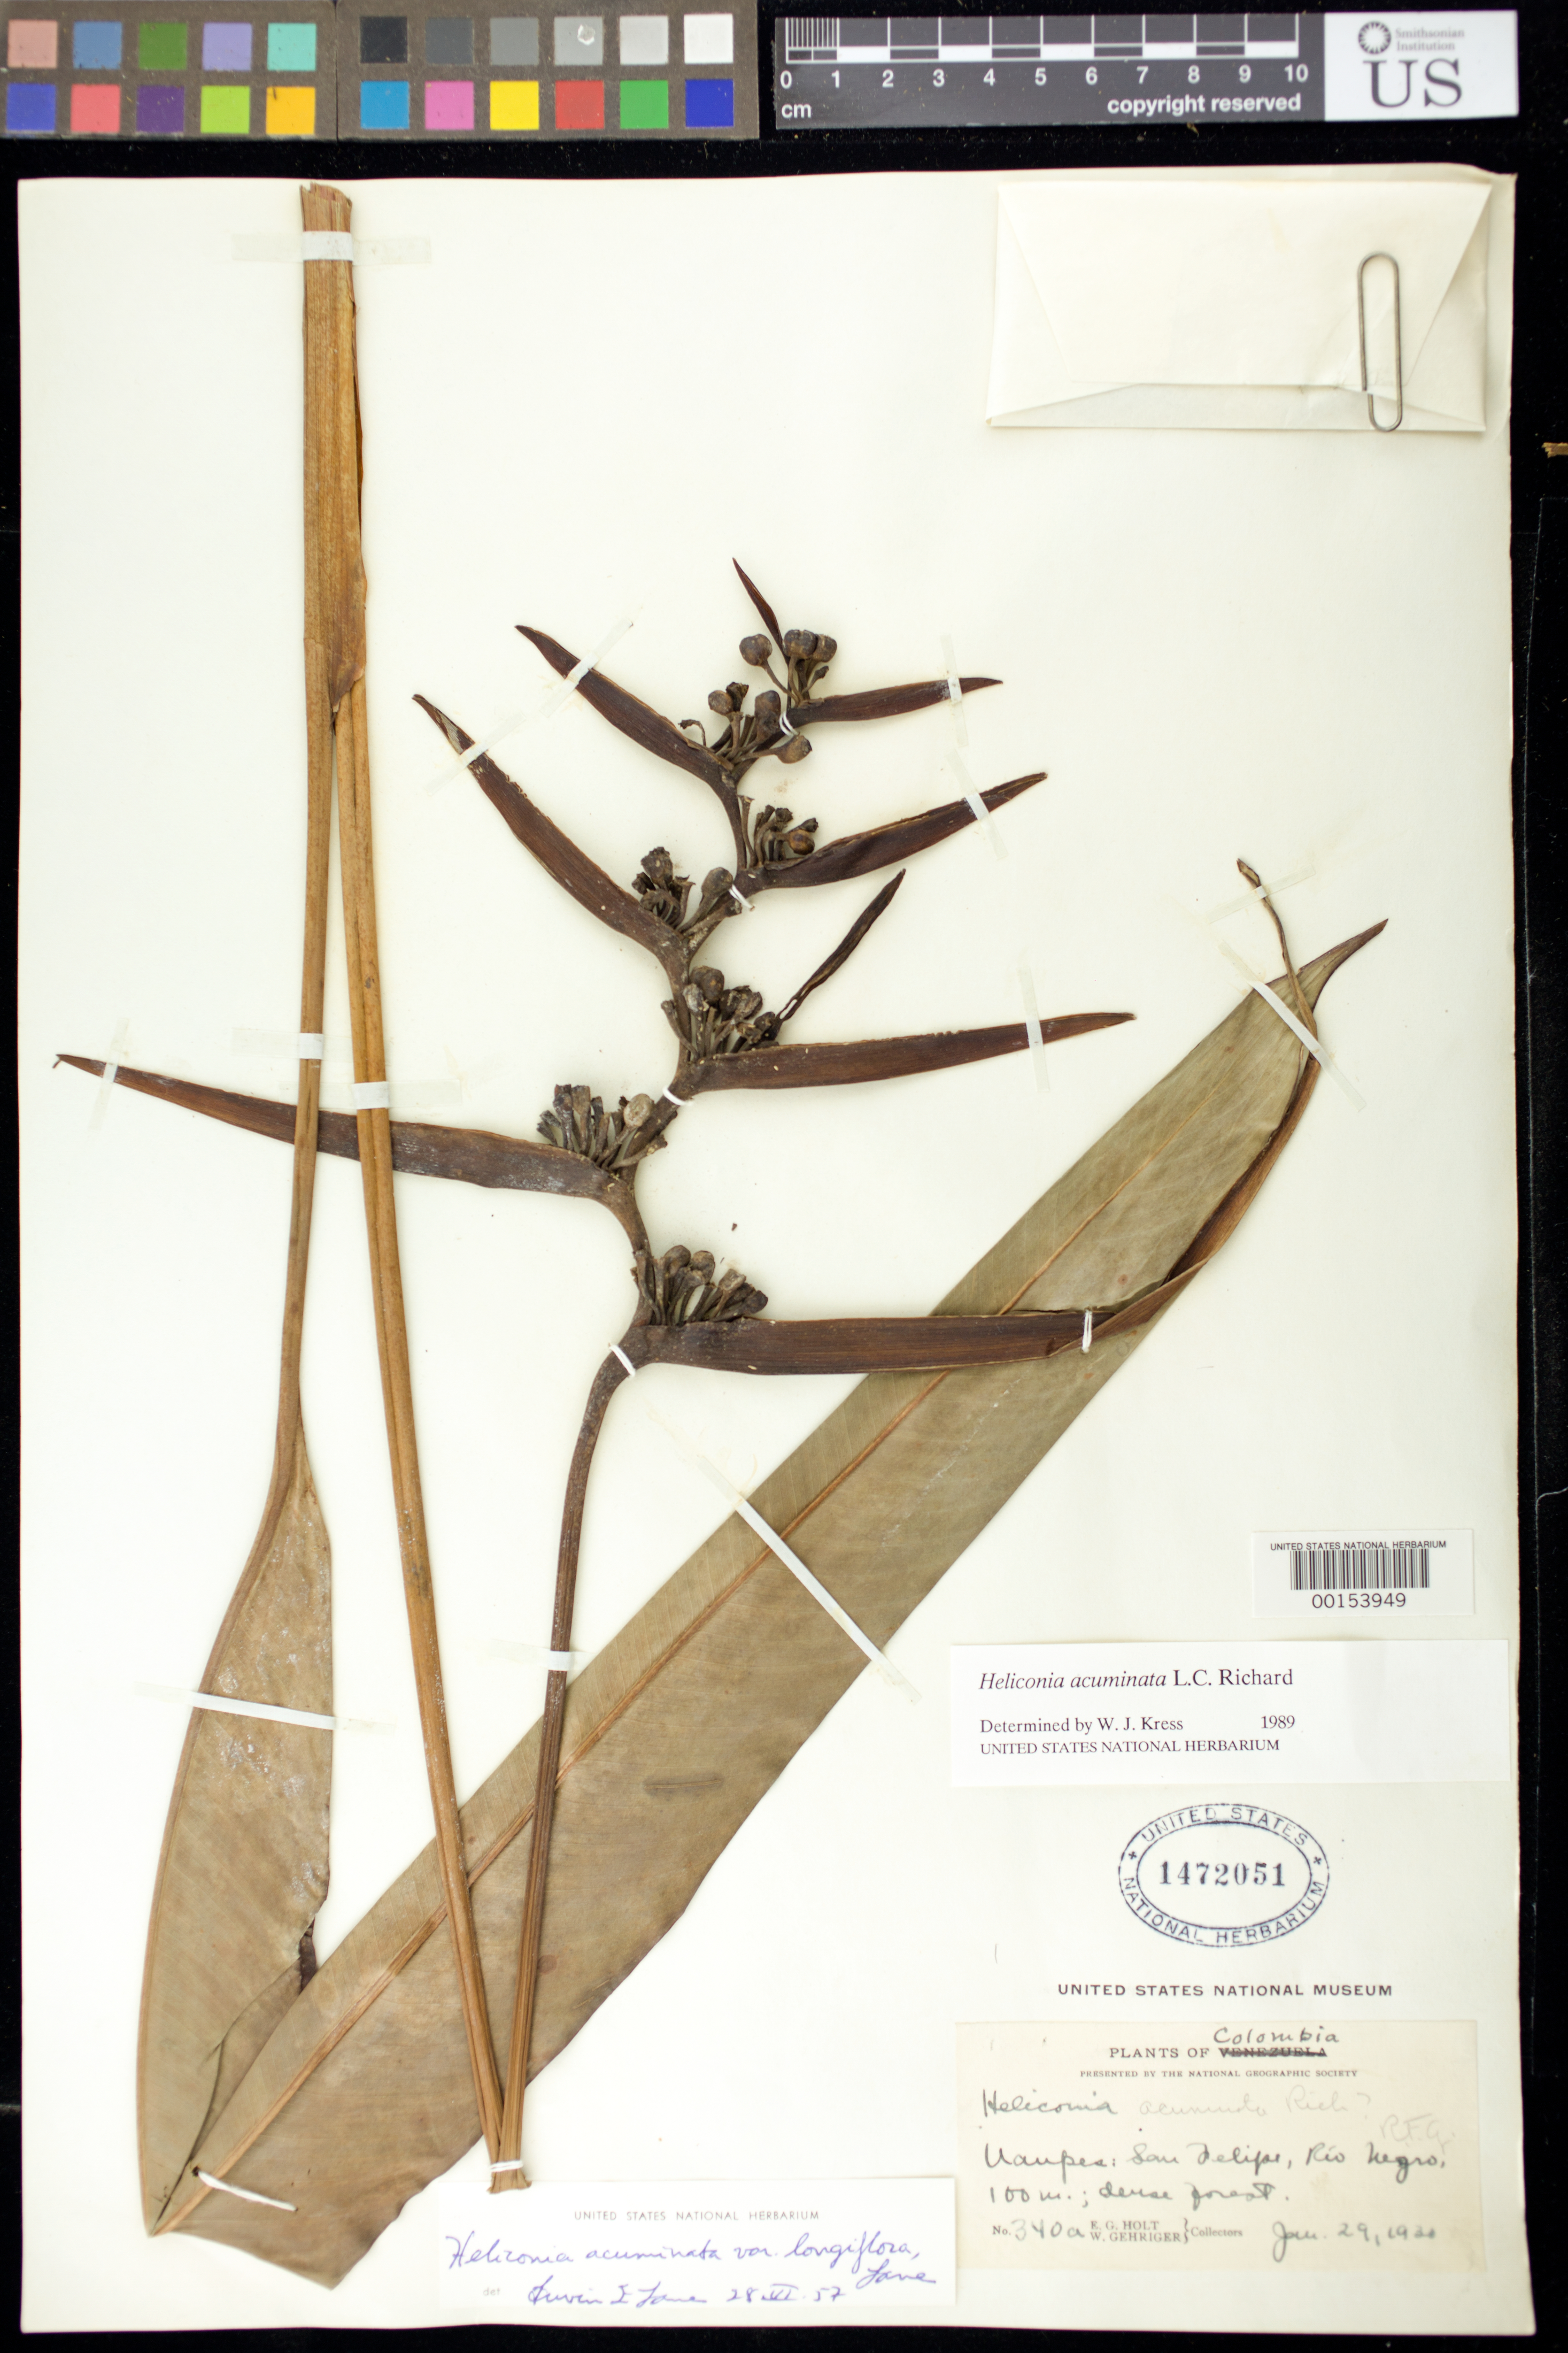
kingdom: Plantae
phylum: Tracheophyta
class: Liliopsida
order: Zingiberales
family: Heliconiaceae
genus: Heliconia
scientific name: Heliconia acuminata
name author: A. Rich.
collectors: E. Holt & W. Gehriger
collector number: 340a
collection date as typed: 29 Jan 1930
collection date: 1930-01-29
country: Colombia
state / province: Vaupés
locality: San Felipe, Rio Negro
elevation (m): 100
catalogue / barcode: US 1472051